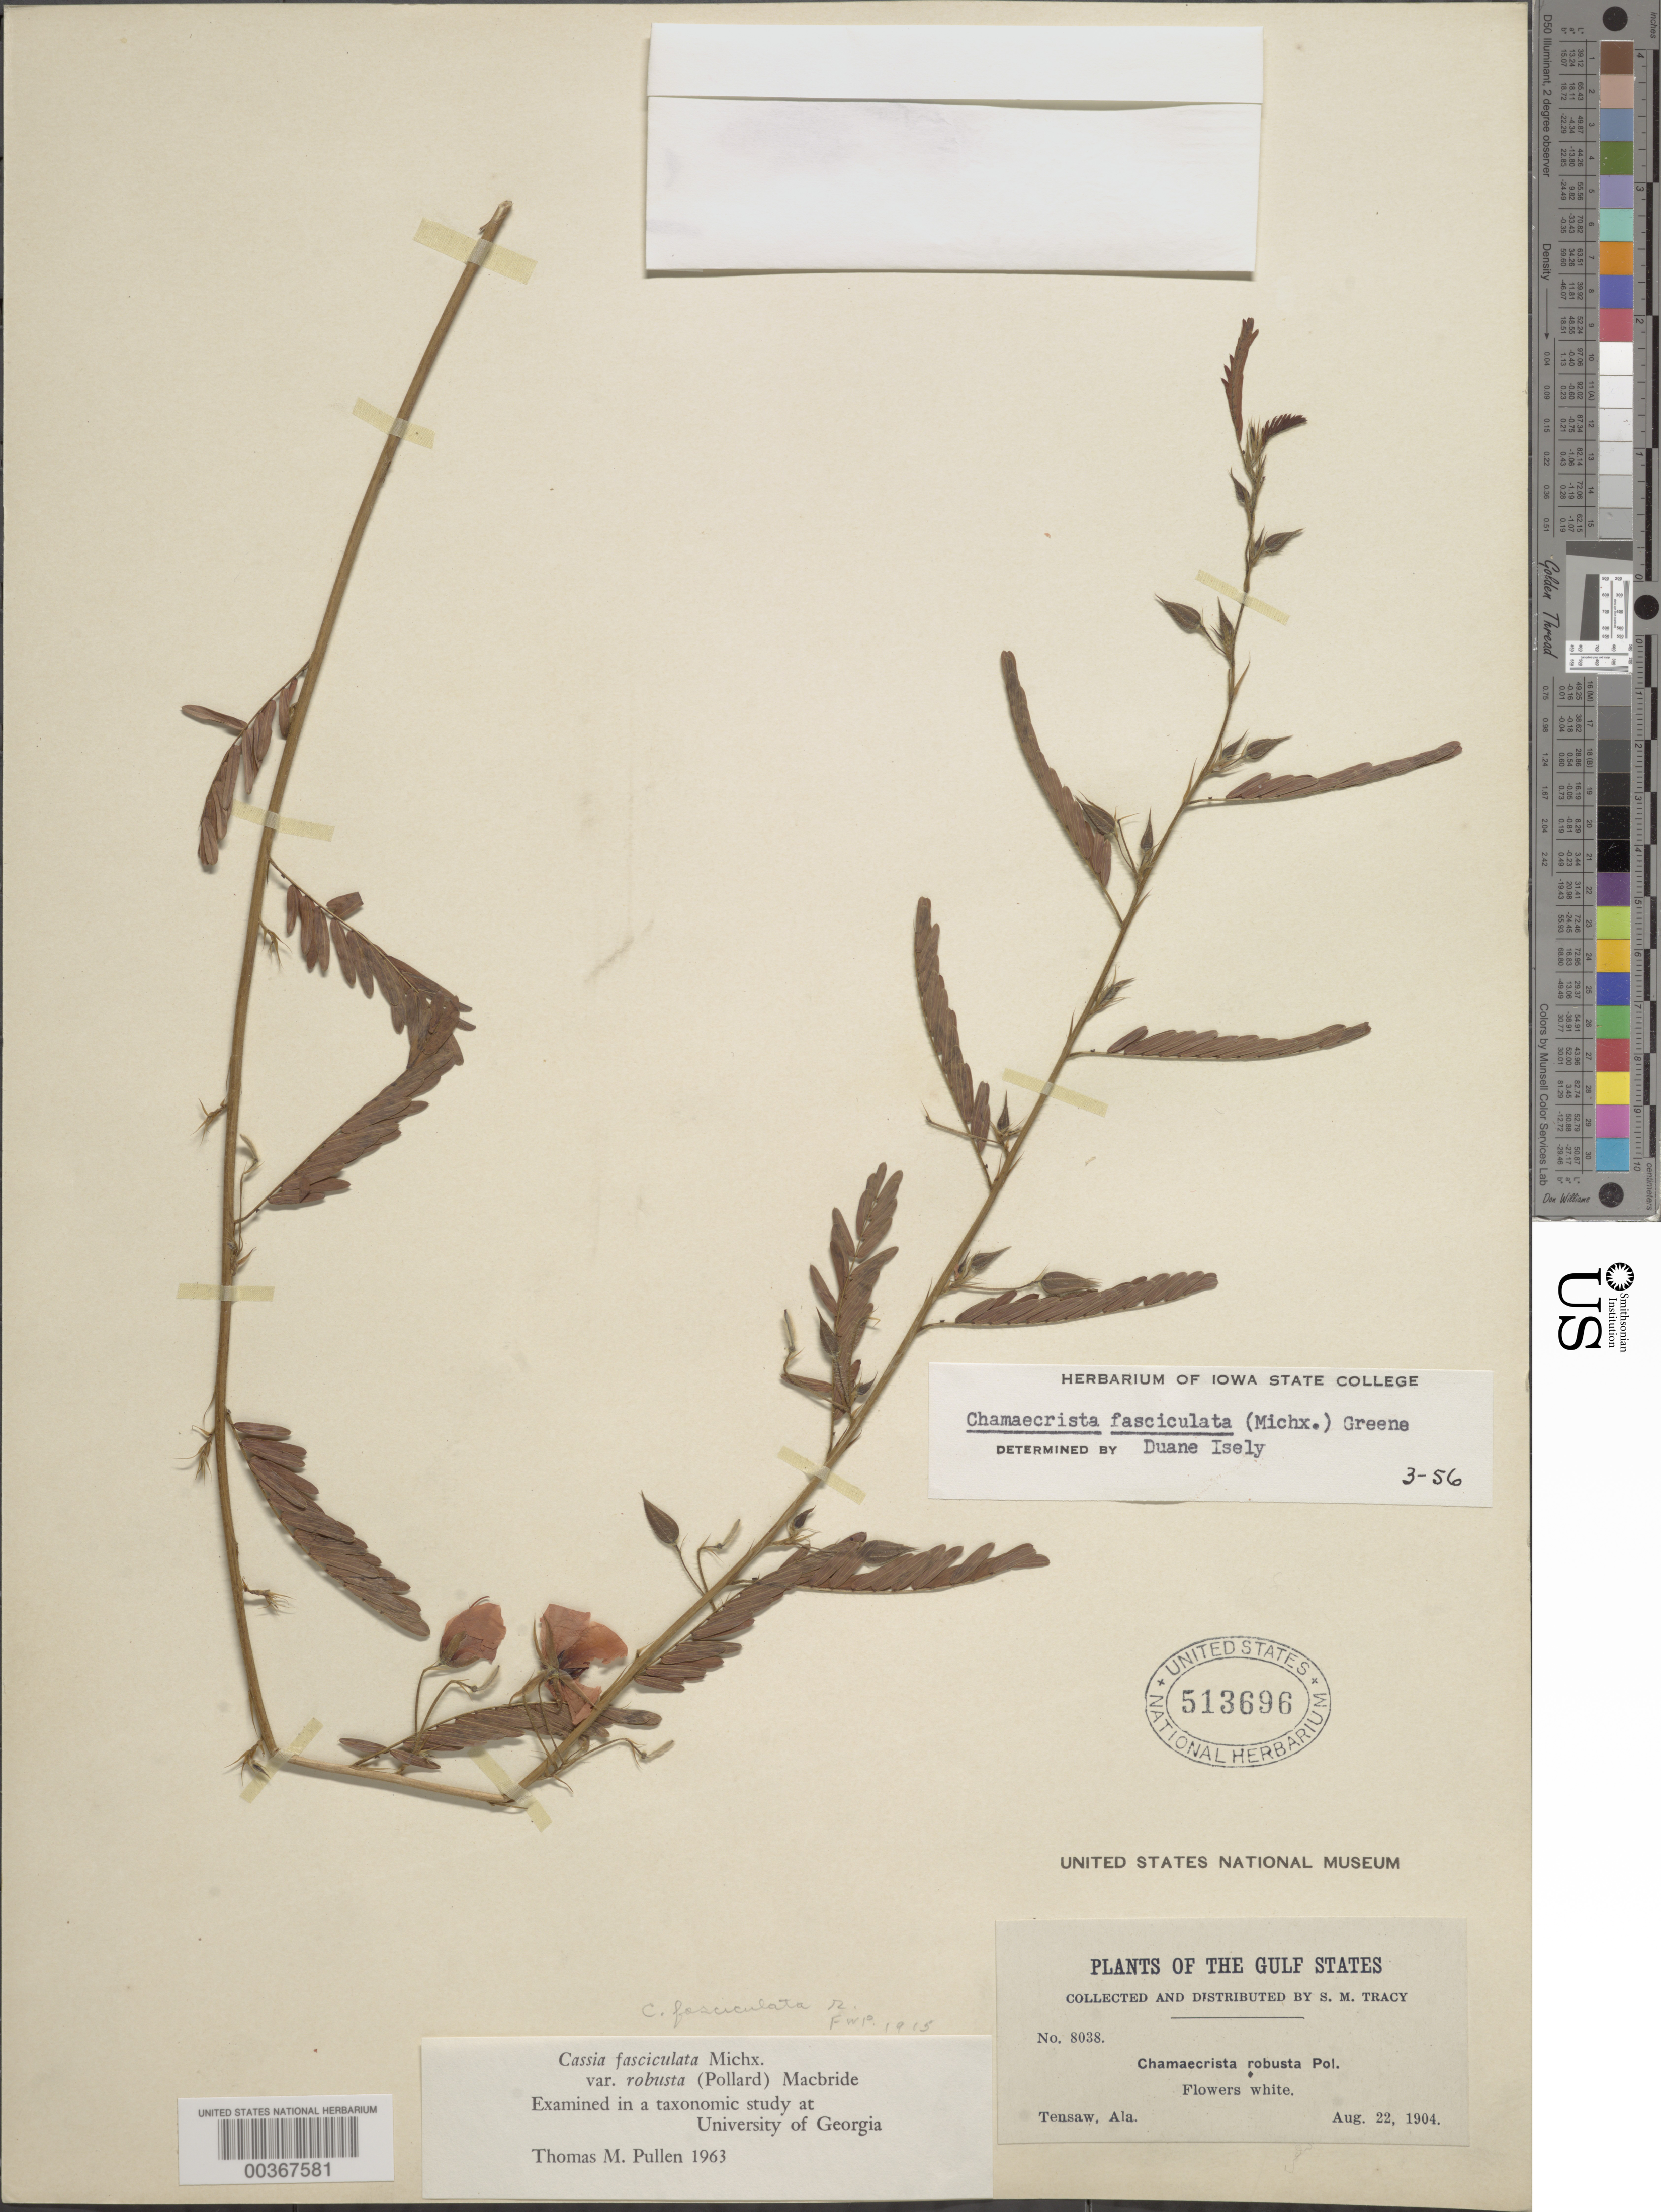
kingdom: Plantae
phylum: Tracheophyta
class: Magnoliopsida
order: Fabales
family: Fabaceae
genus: Chamaecrista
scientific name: Chamaecrista fasciculata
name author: (Michx.) Greene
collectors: S. M. Tracy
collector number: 8038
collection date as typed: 22 Aug 1904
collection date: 1904-08-22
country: United States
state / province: Alabama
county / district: Baldwin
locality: Tensaw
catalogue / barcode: US 513696